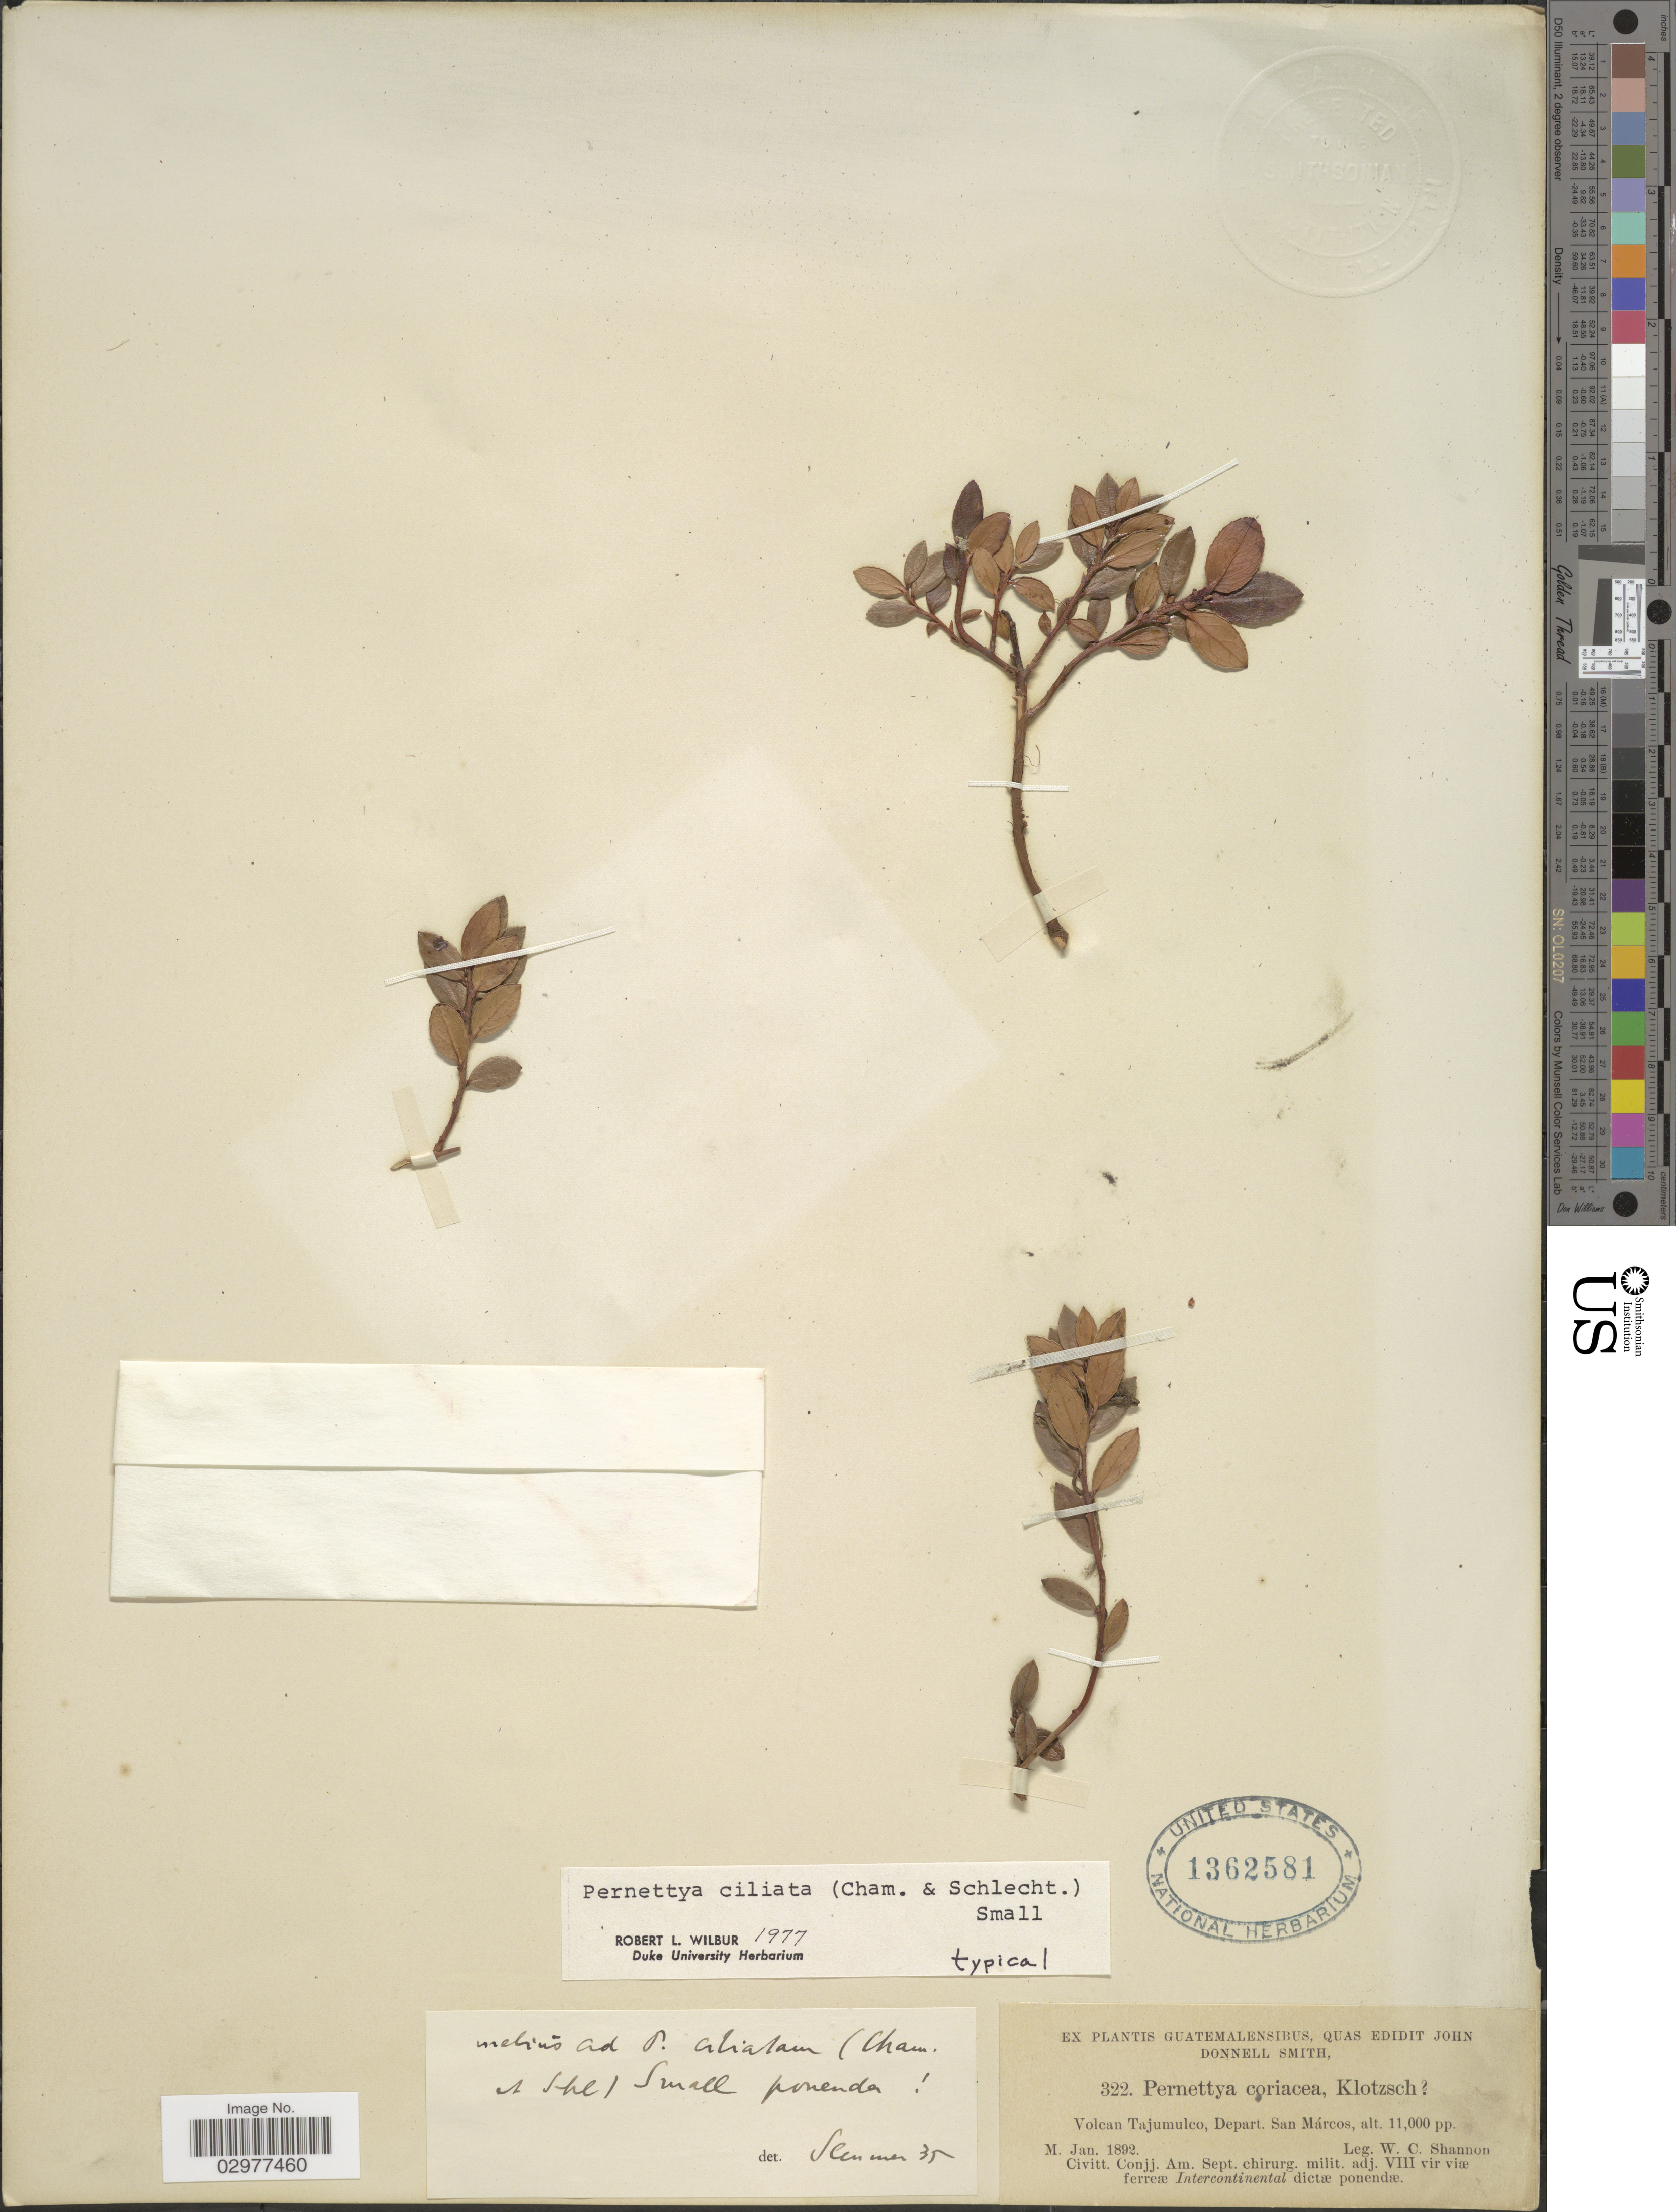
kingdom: Plantae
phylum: Tracheophyta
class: Magnoliopsida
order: Ericales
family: Ericaceae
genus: Pernettya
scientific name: Pernettya prostrata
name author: (Cav.) DC.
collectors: W. C. Shannon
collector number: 322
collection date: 1892-01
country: Guatemala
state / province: San Marcos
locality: Volcan Tajumulco, Depart. San Márcos.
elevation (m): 3353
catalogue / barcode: US 1362581